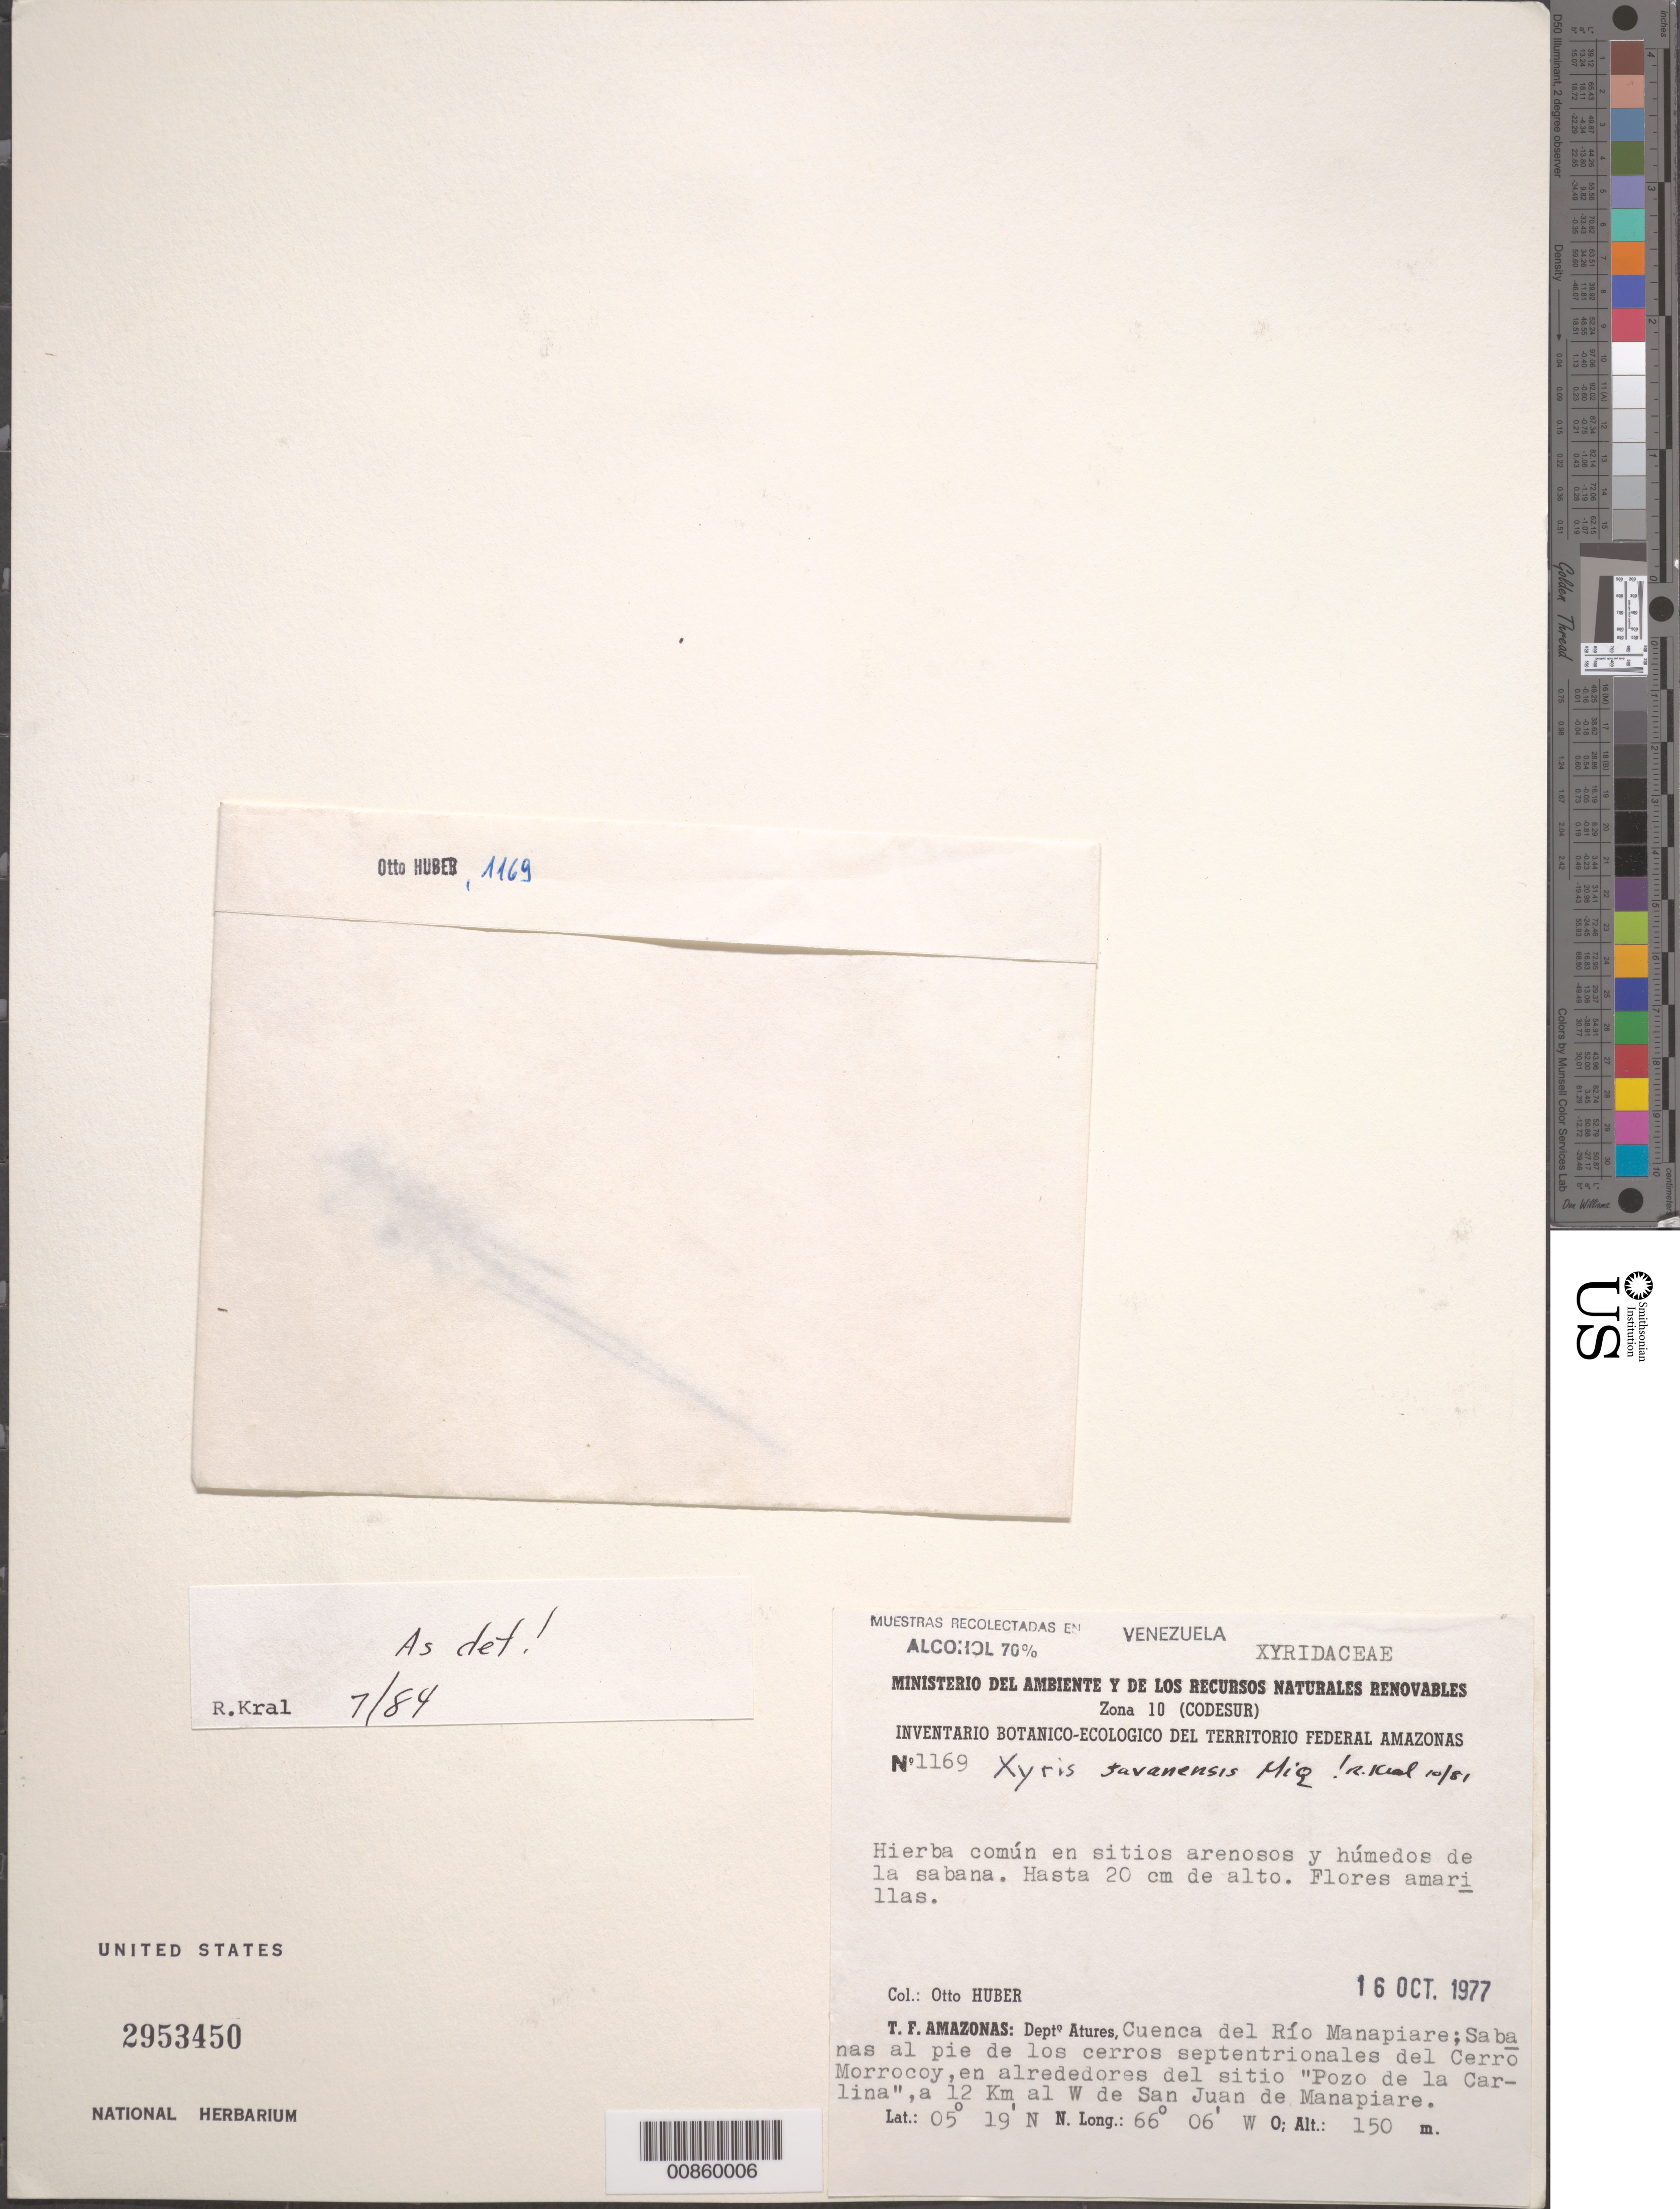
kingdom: Plantae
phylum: Tracheophyta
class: Liliopsida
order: Poales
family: Xyridaceae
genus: Xyris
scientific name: Xyris savanensis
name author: Miq.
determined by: Kral, Robert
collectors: O. Huber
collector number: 1169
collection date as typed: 16-Oct-77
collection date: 1977-10-16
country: Venezuela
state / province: Amazonas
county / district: Atures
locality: Río Manapiare, ±12 km W de San Juan de Manapiare, cerros del septentríonales del Cerro Morrocoy; "Pozo de al Carlina"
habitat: Sitios arensos y húmedos de la sabana; sabanas al pié de los cerros. Cuenco del rio.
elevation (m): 150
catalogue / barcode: US 2953450